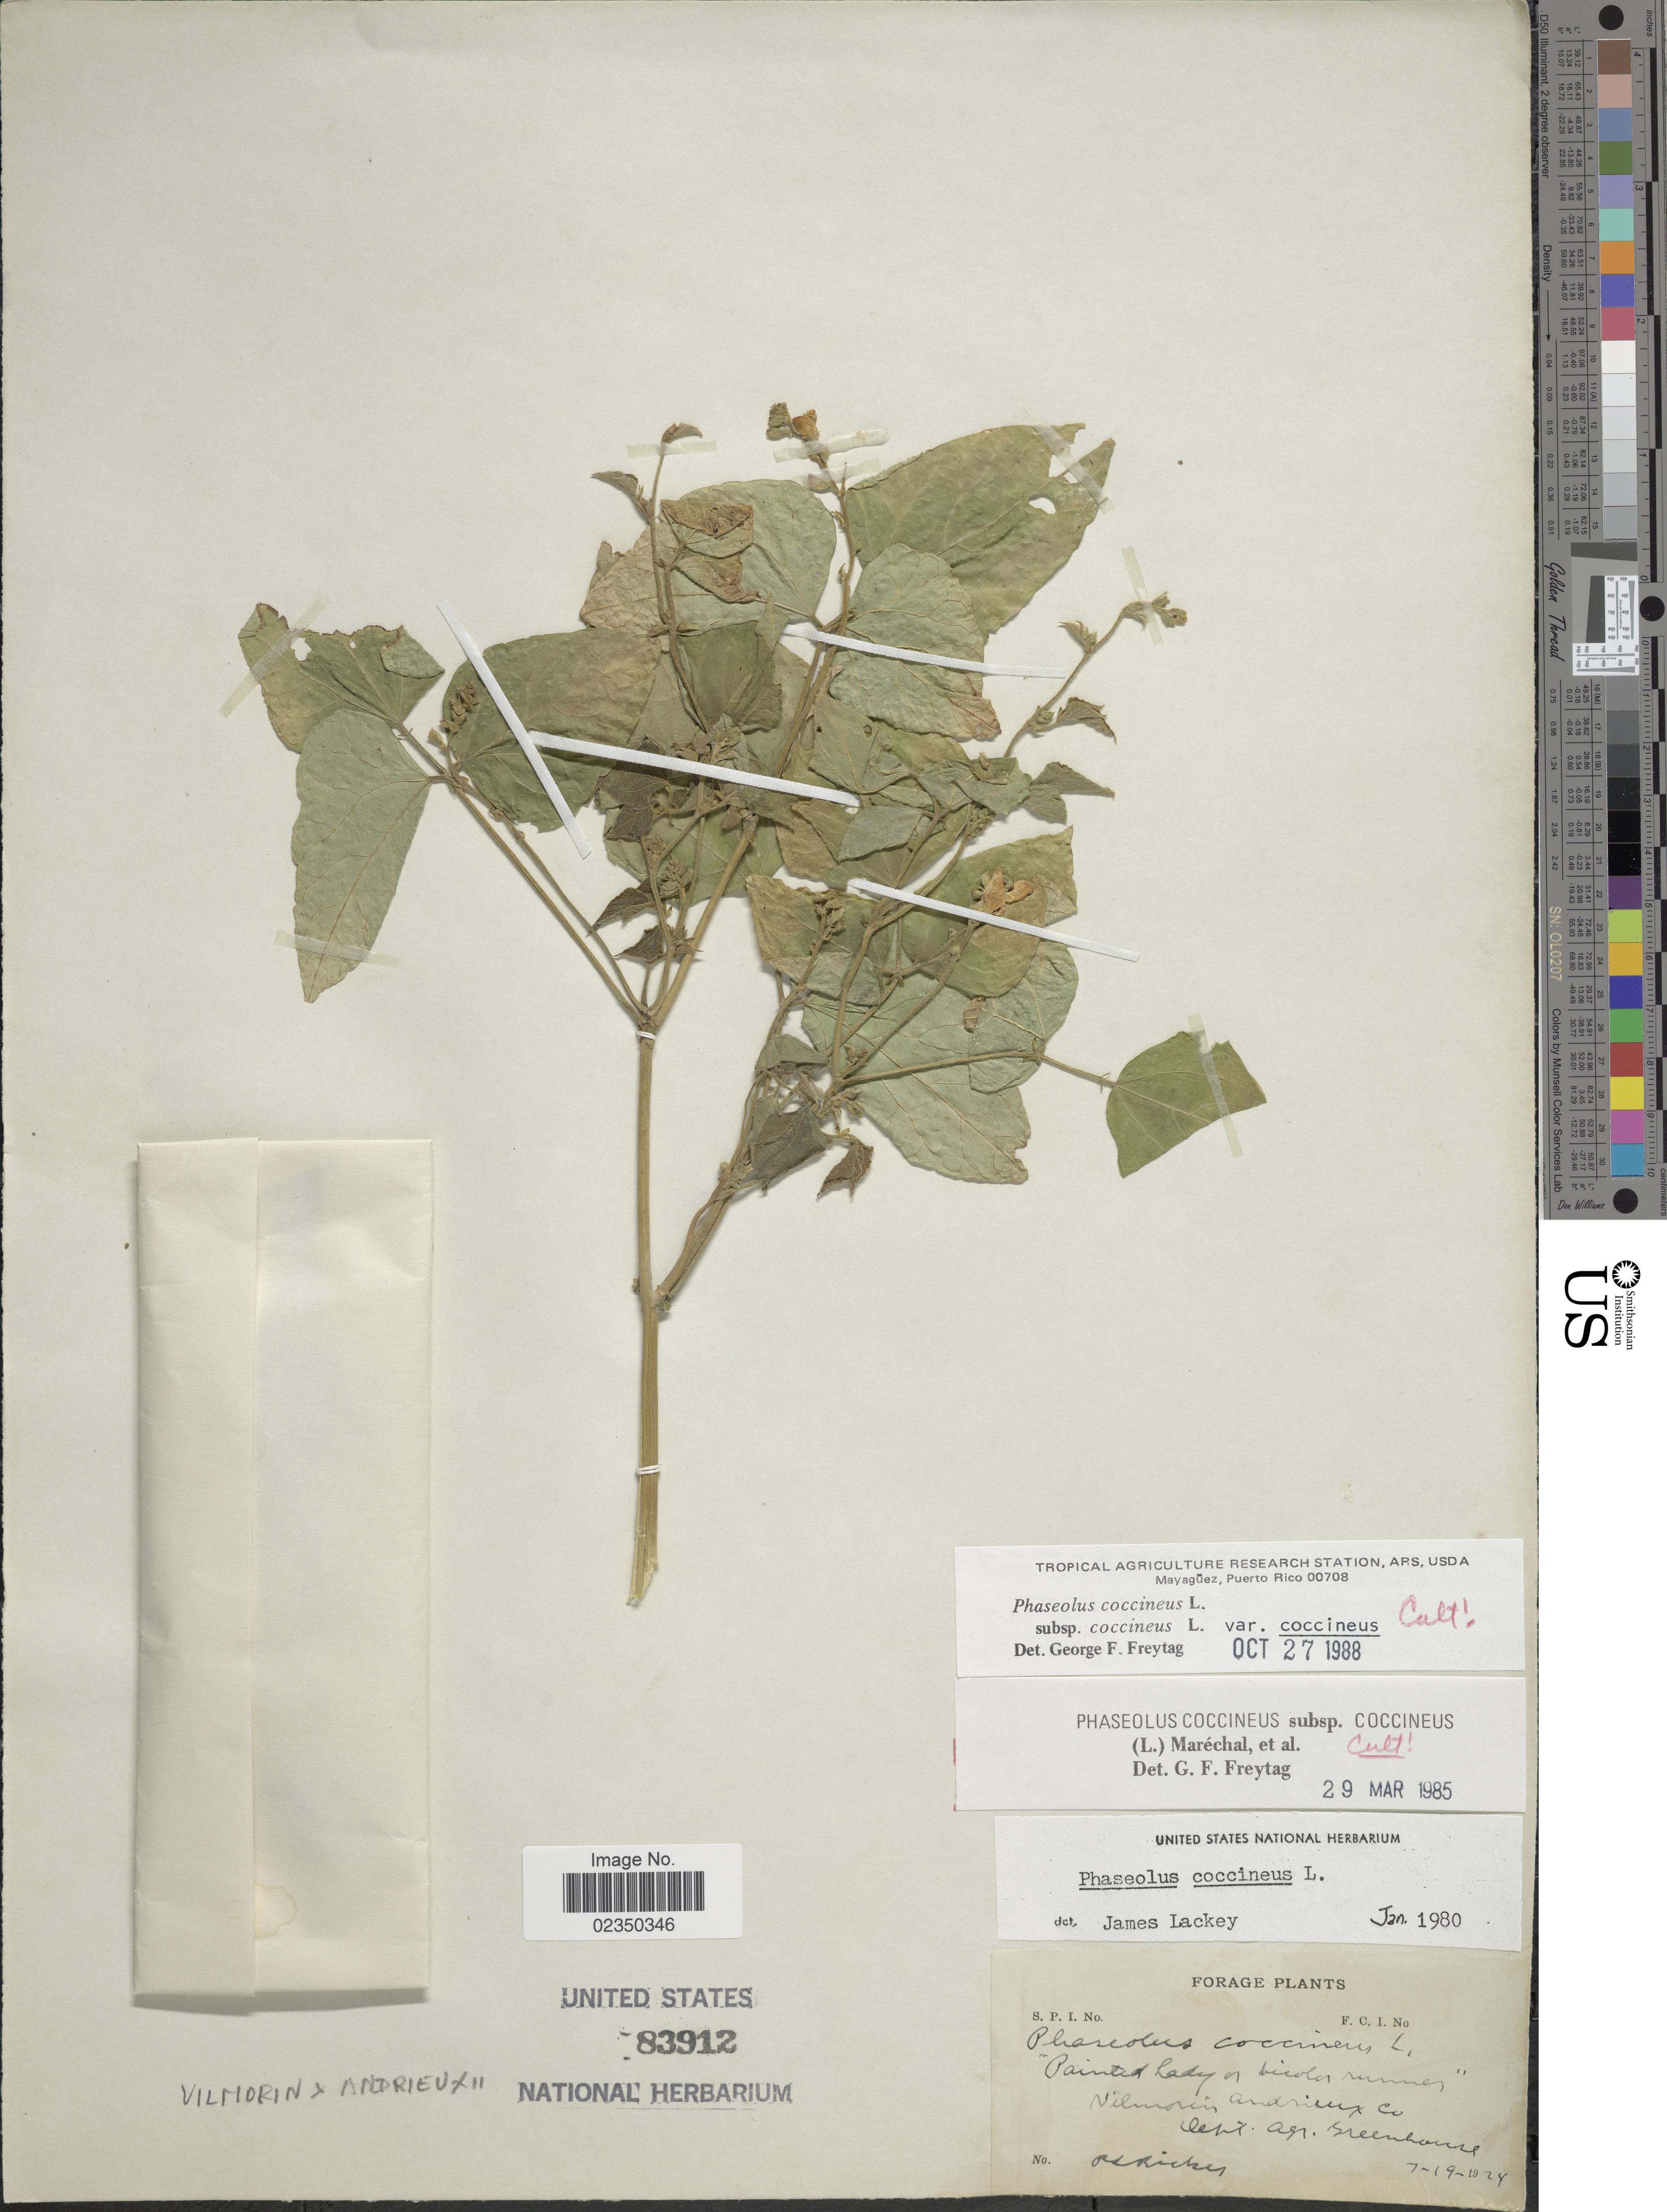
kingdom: Plantae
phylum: Tracheophyta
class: Magnoliopsida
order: Fabales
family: Fabaceae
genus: Phaseolus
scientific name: Phaseolus coccineus var. coccineus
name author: L.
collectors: P. Ricker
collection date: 1924-07-19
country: United States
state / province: District of Columbia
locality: Dept. Agr. Greenhouse.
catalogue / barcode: US 83912